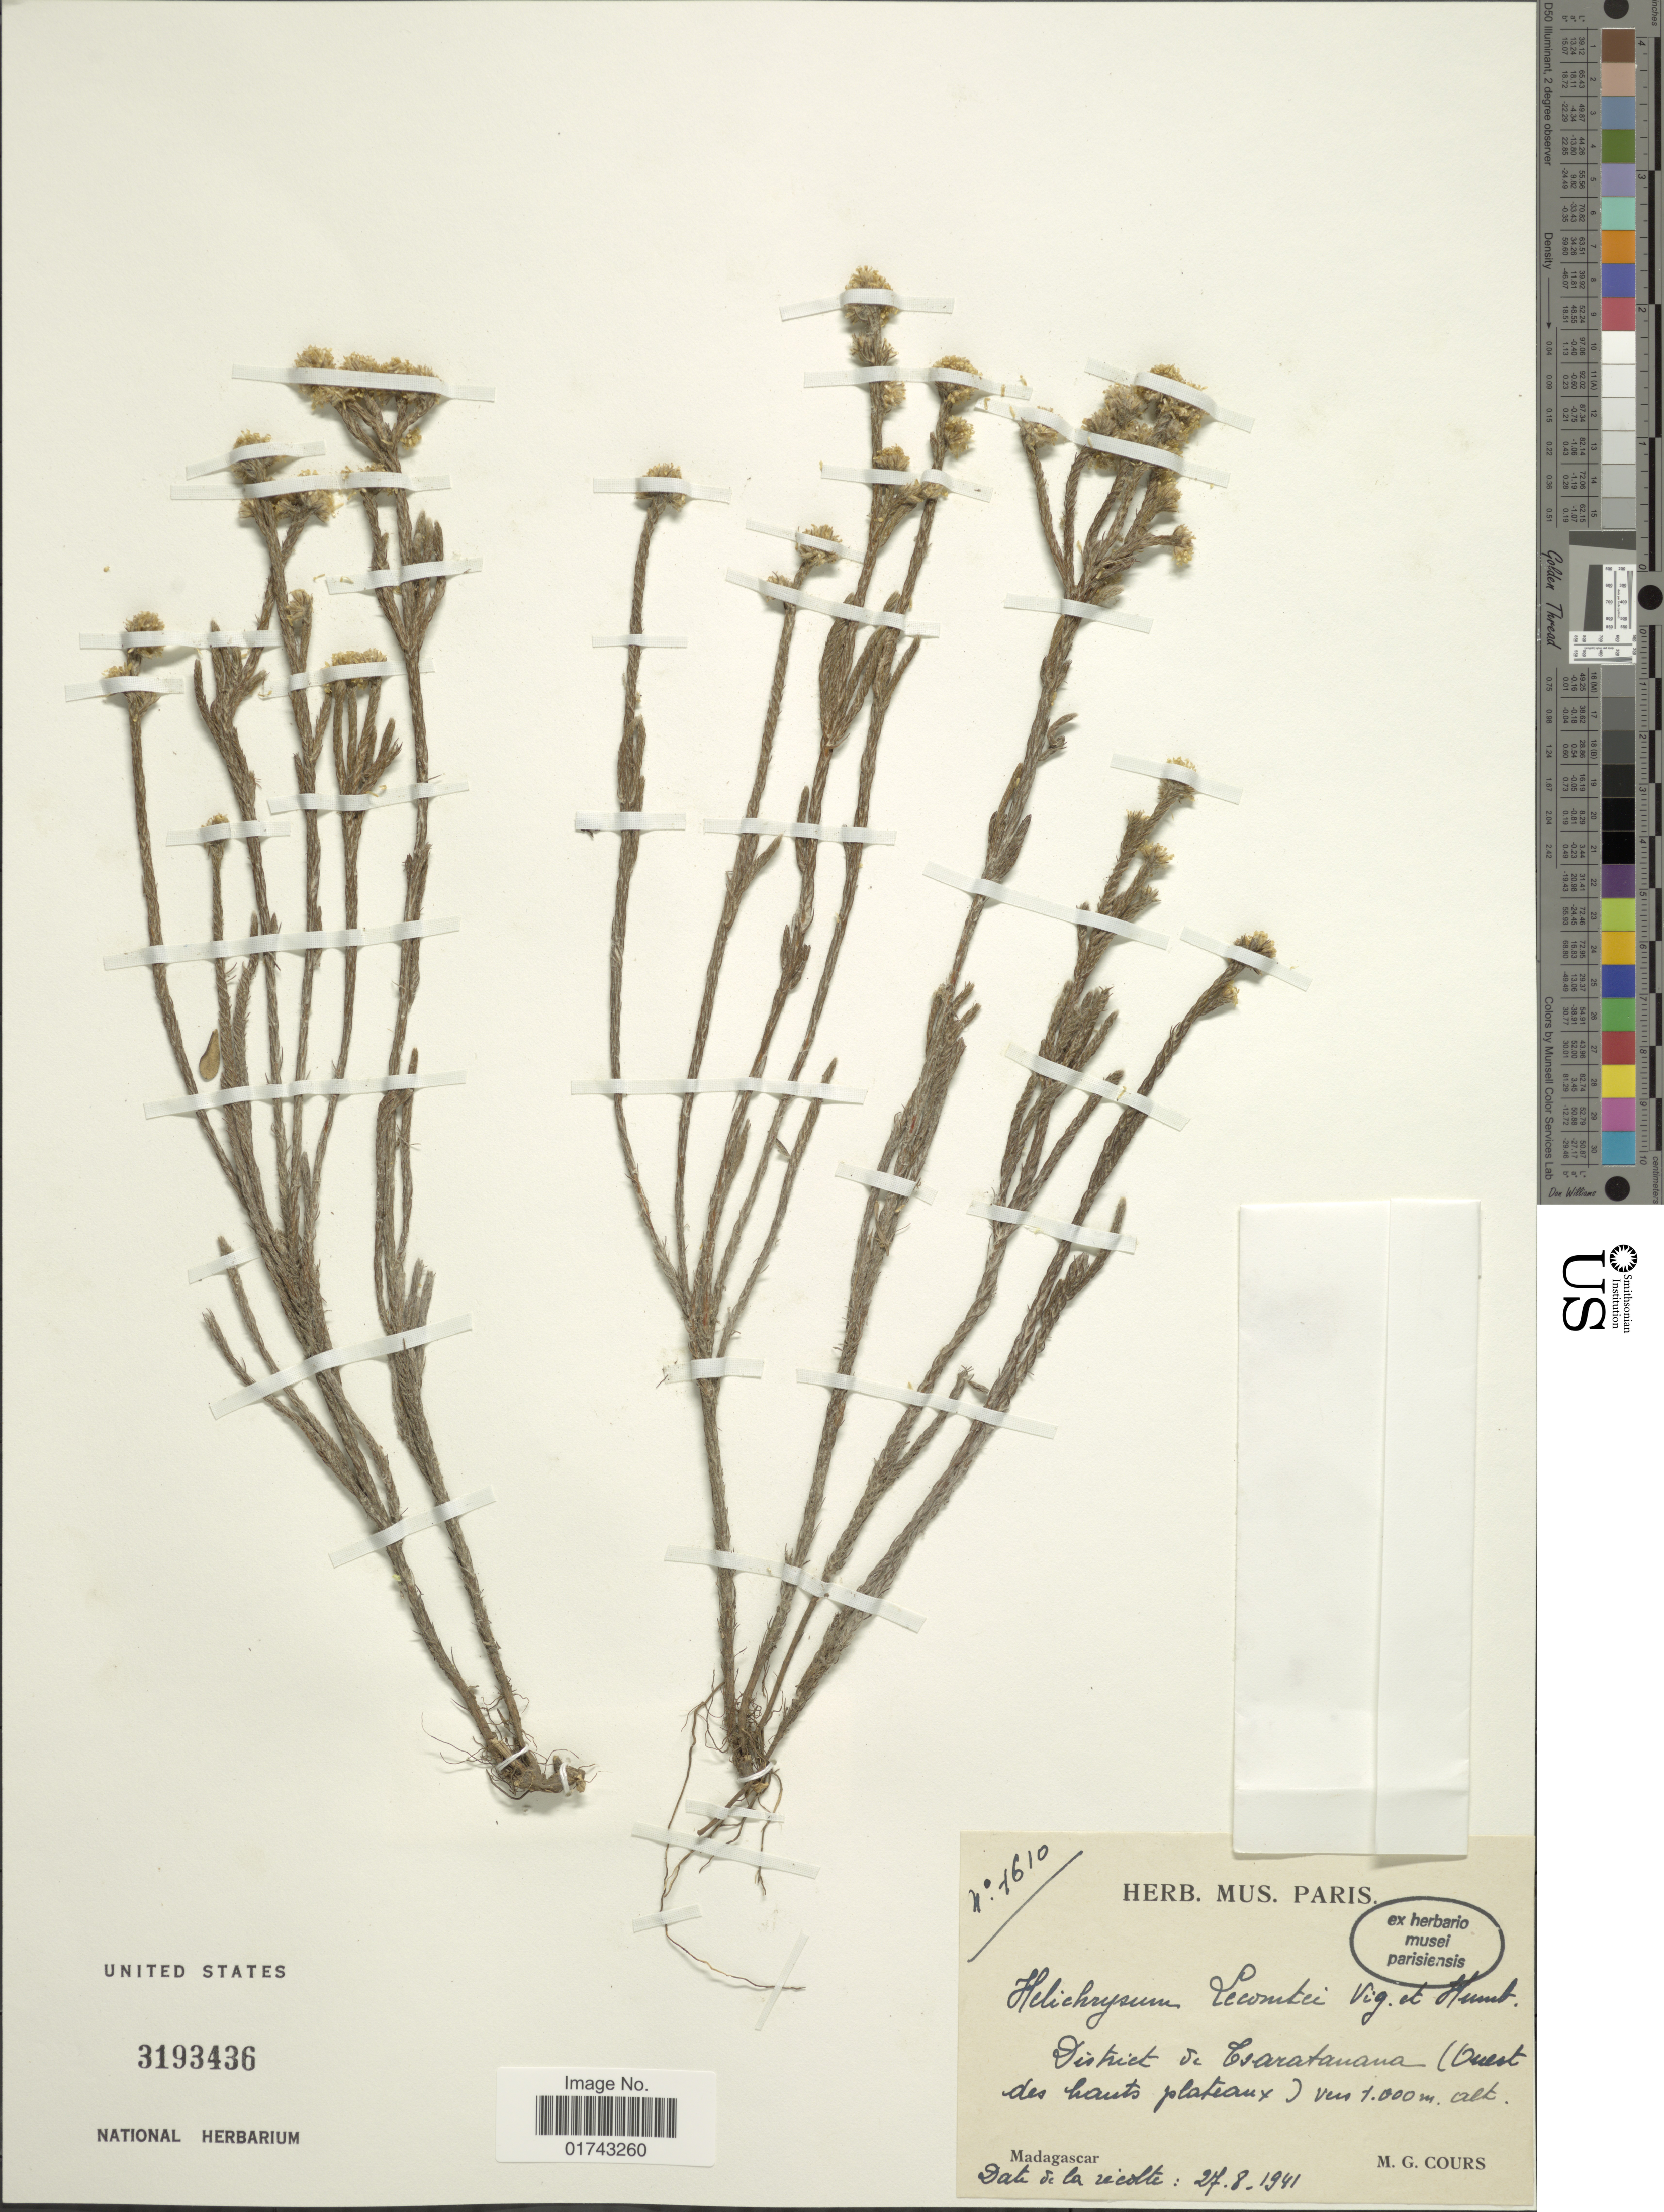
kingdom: Plantae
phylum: Tracheophyta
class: Magnoliopsida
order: Asterales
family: Asteraceae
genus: Helichrysum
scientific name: Helichrysum lecomtei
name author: R. Vig. & Humbert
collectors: M. Cours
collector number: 7610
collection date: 1941-08-27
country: Madagascar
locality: District de Cearatanana (Ouest des hauts plateaux)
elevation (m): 1000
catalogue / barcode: US 3193436